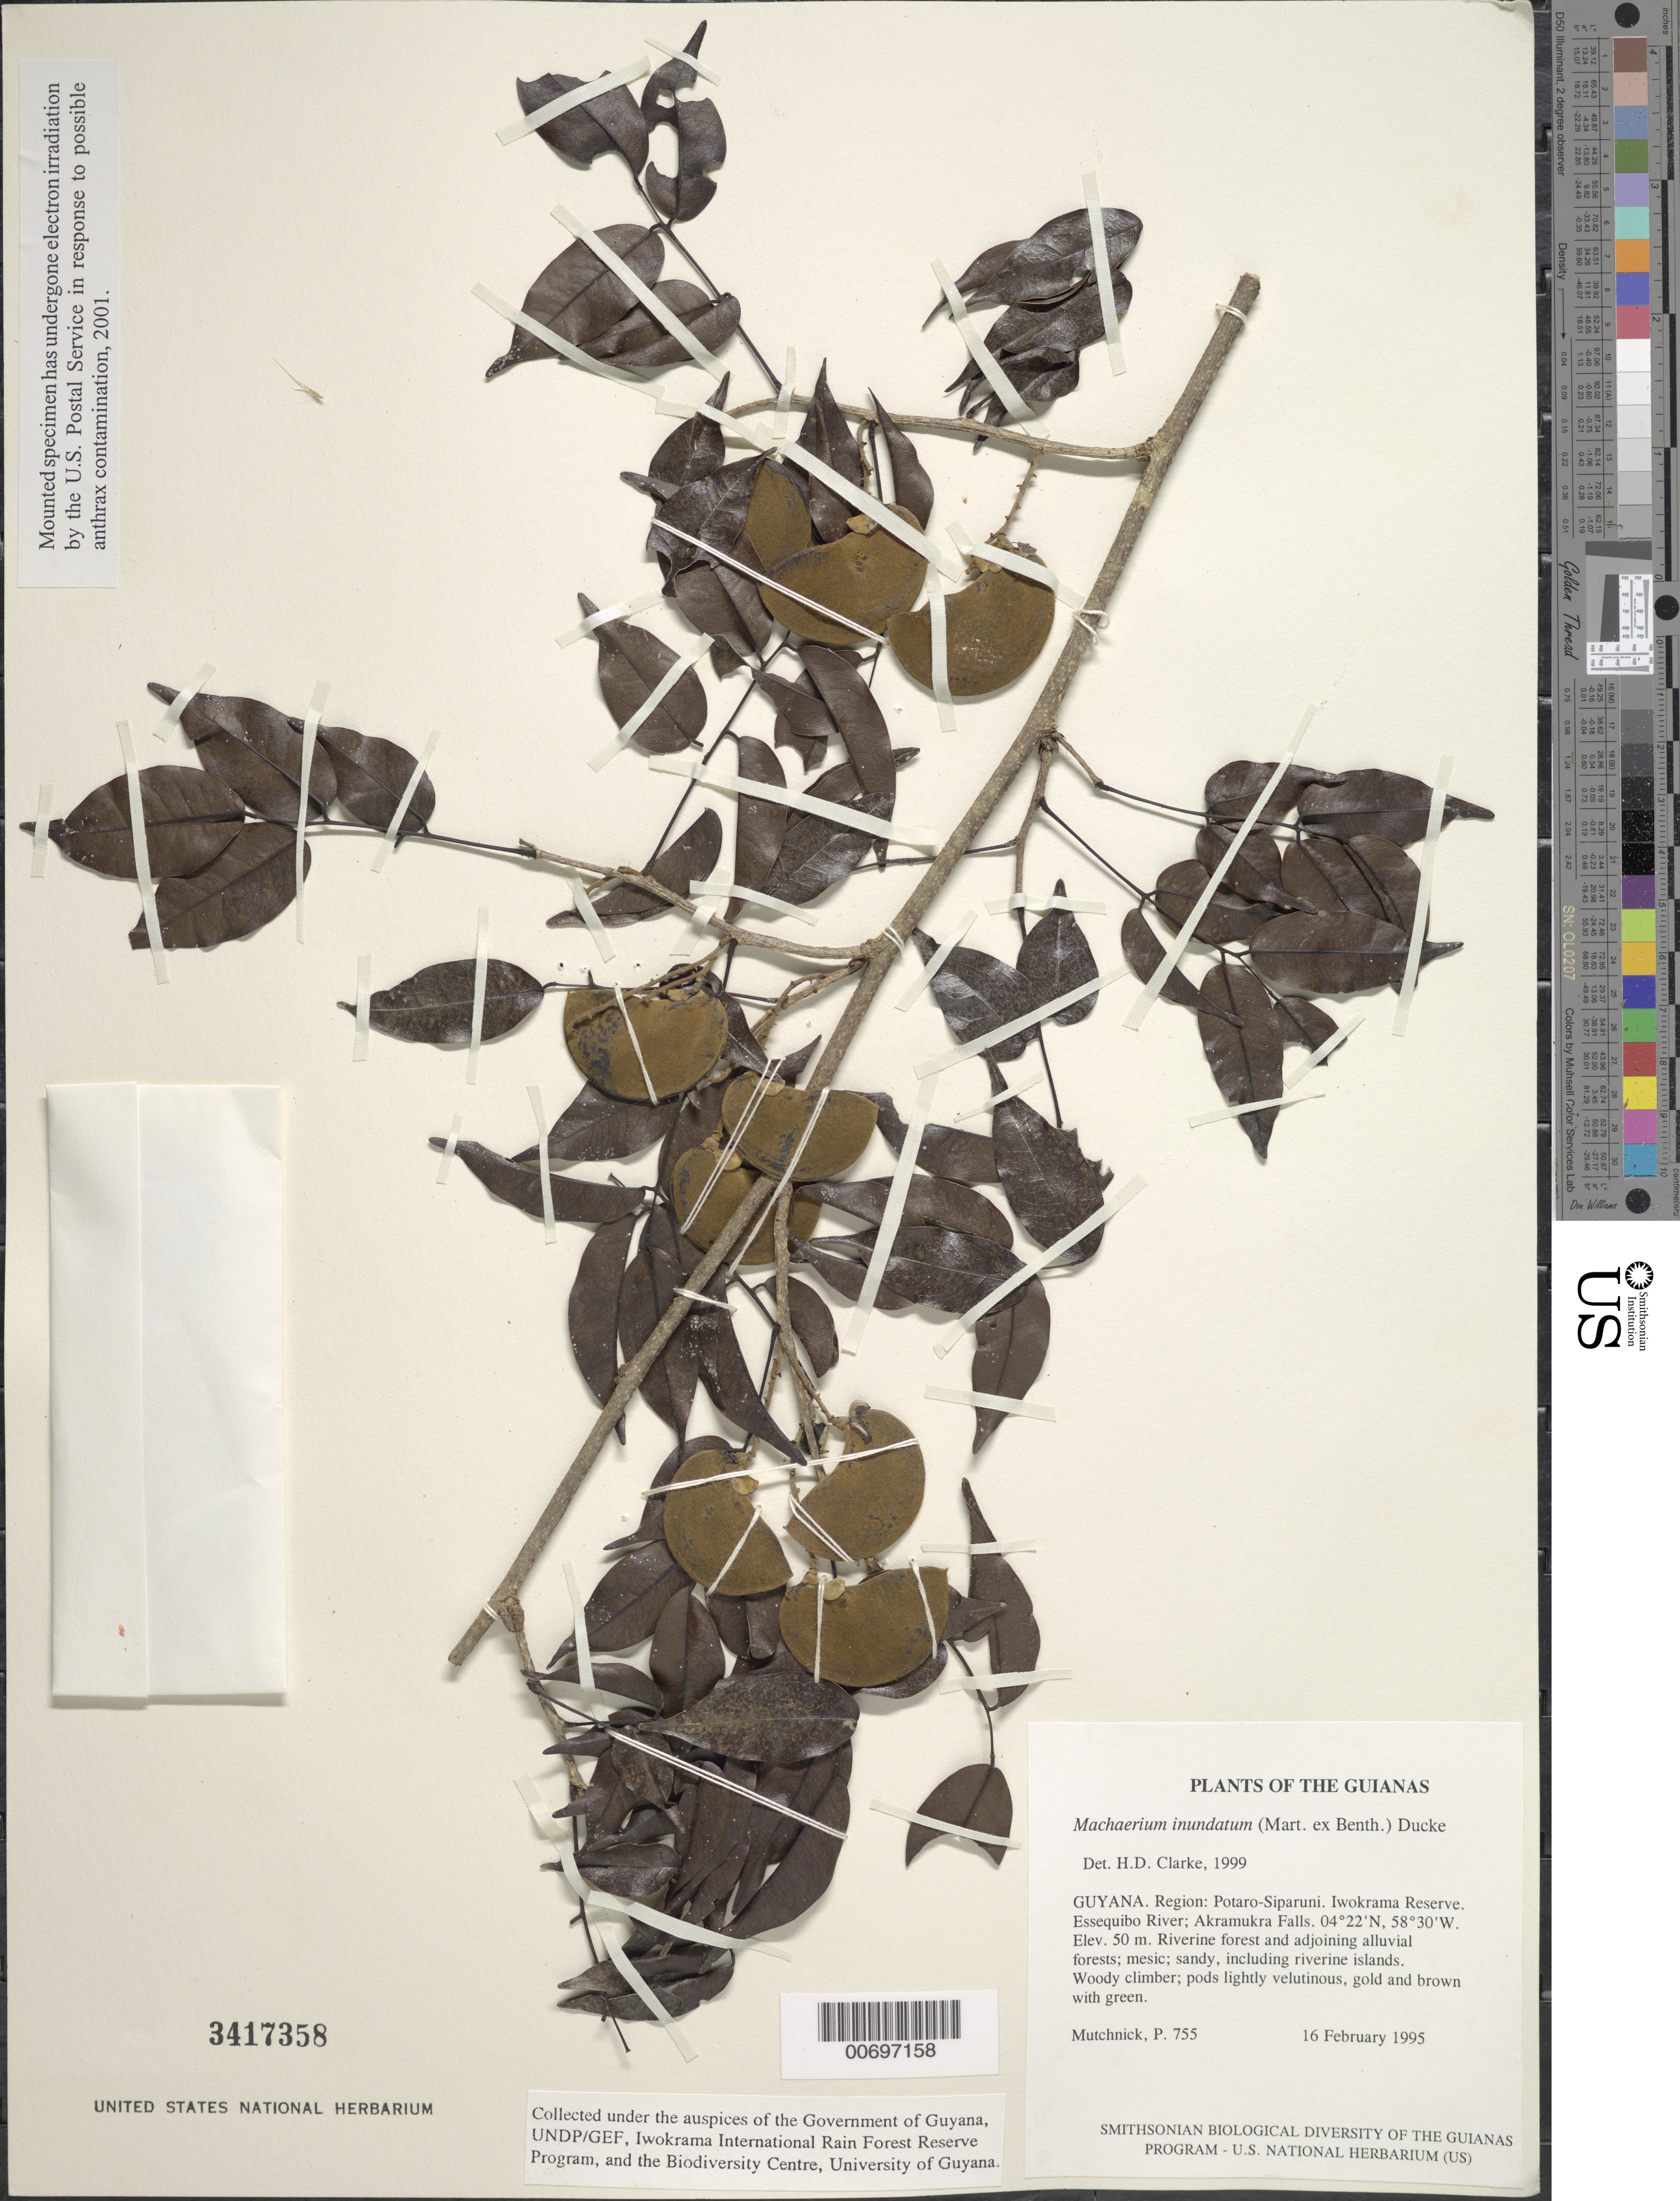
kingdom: Plantae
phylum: Tracheophyta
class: Magnoliopsida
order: Fabales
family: Fabaceae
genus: Machaerium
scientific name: Machaerium inundatum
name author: (Mart. ex Benth.) Ducke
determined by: Clarke, H. D., University of North Carolina (Asheville)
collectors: P. Mutchnick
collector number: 755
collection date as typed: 16 February 1995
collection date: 1995-02-16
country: Guyana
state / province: Potaro-Siparuni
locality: Iwokrama Reserve. Essequibo River; Akramukra Falls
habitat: Riverine forest and adjoining alluvial forests; mesic; sandy, including riverine islands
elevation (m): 50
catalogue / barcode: US 3417358